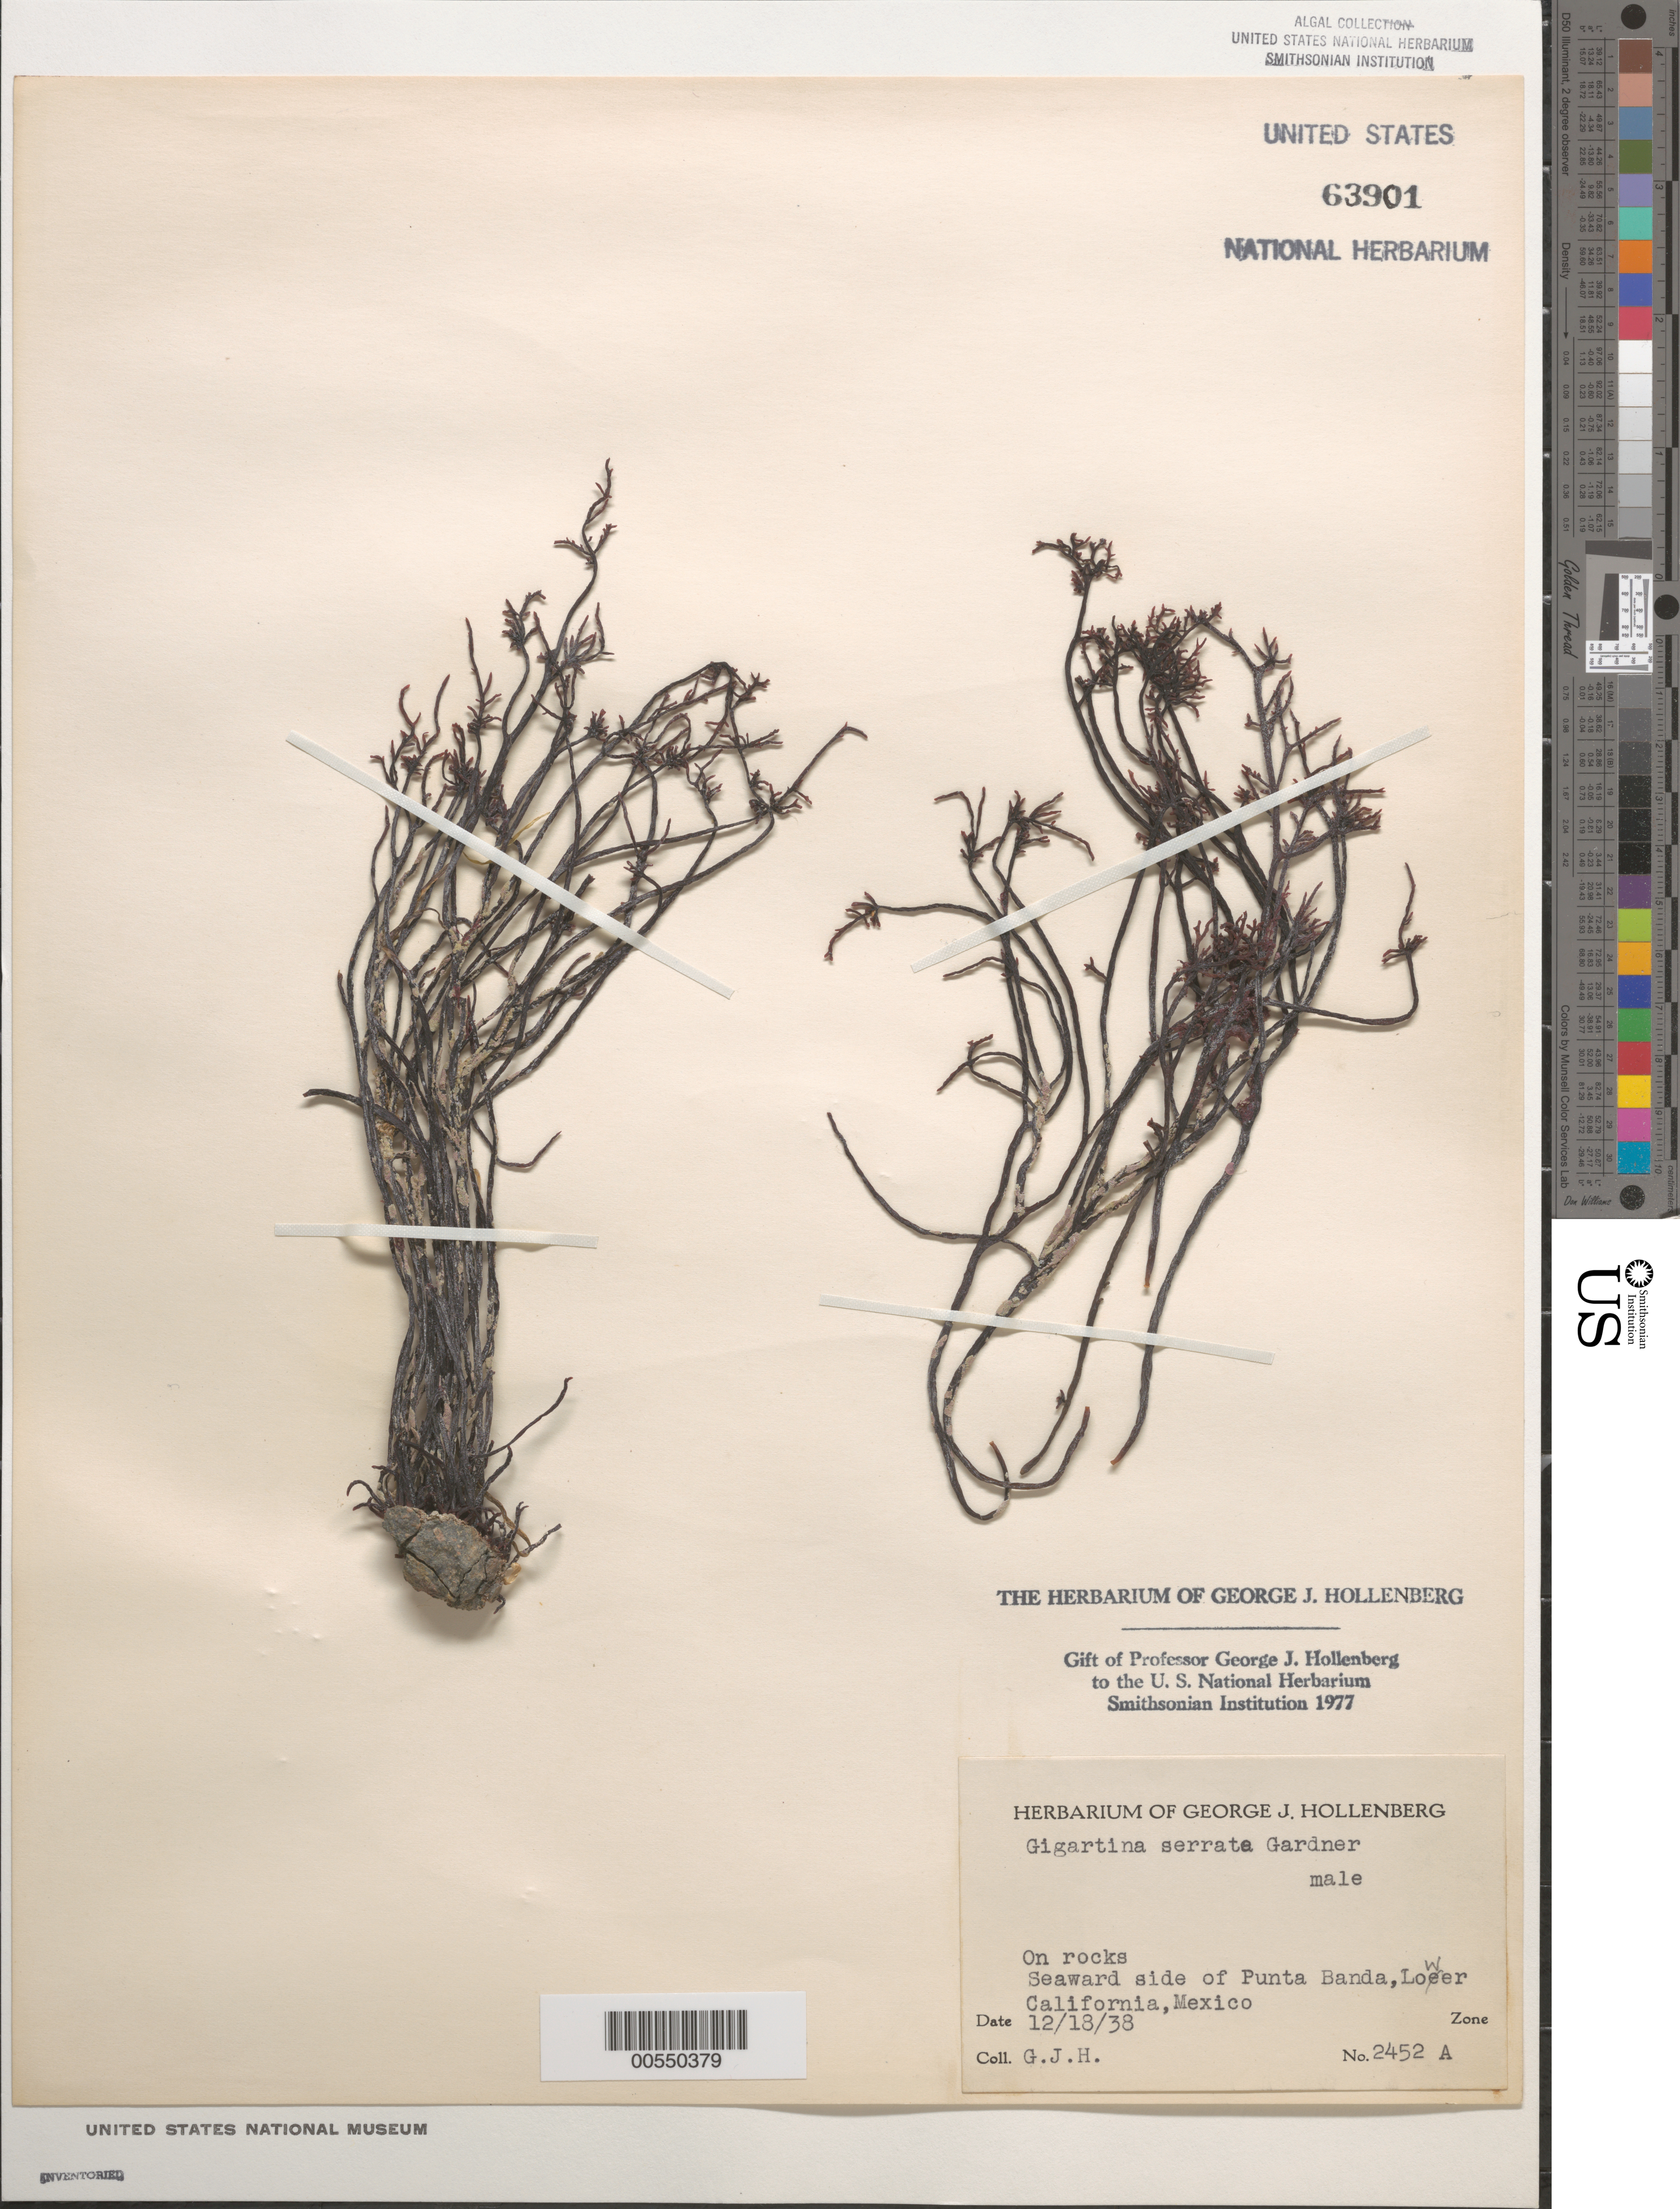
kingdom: Plantae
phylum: Rhodophyta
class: Florideophyceae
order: Gigartinales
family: Gigartinaceae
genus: Chondracanthus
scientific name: Chondracanthus serratus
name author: (N.L. Gardner) J.R. Hughey & Hommersand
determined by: Algae name updating Project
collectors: G. Hollenberg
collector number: GJH 2452a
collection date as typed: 18 Dec 1938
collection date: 1938-12-18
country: Mexico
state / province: Baja California Norte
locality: Seaward side of Punta Banda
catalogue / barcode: US 63901